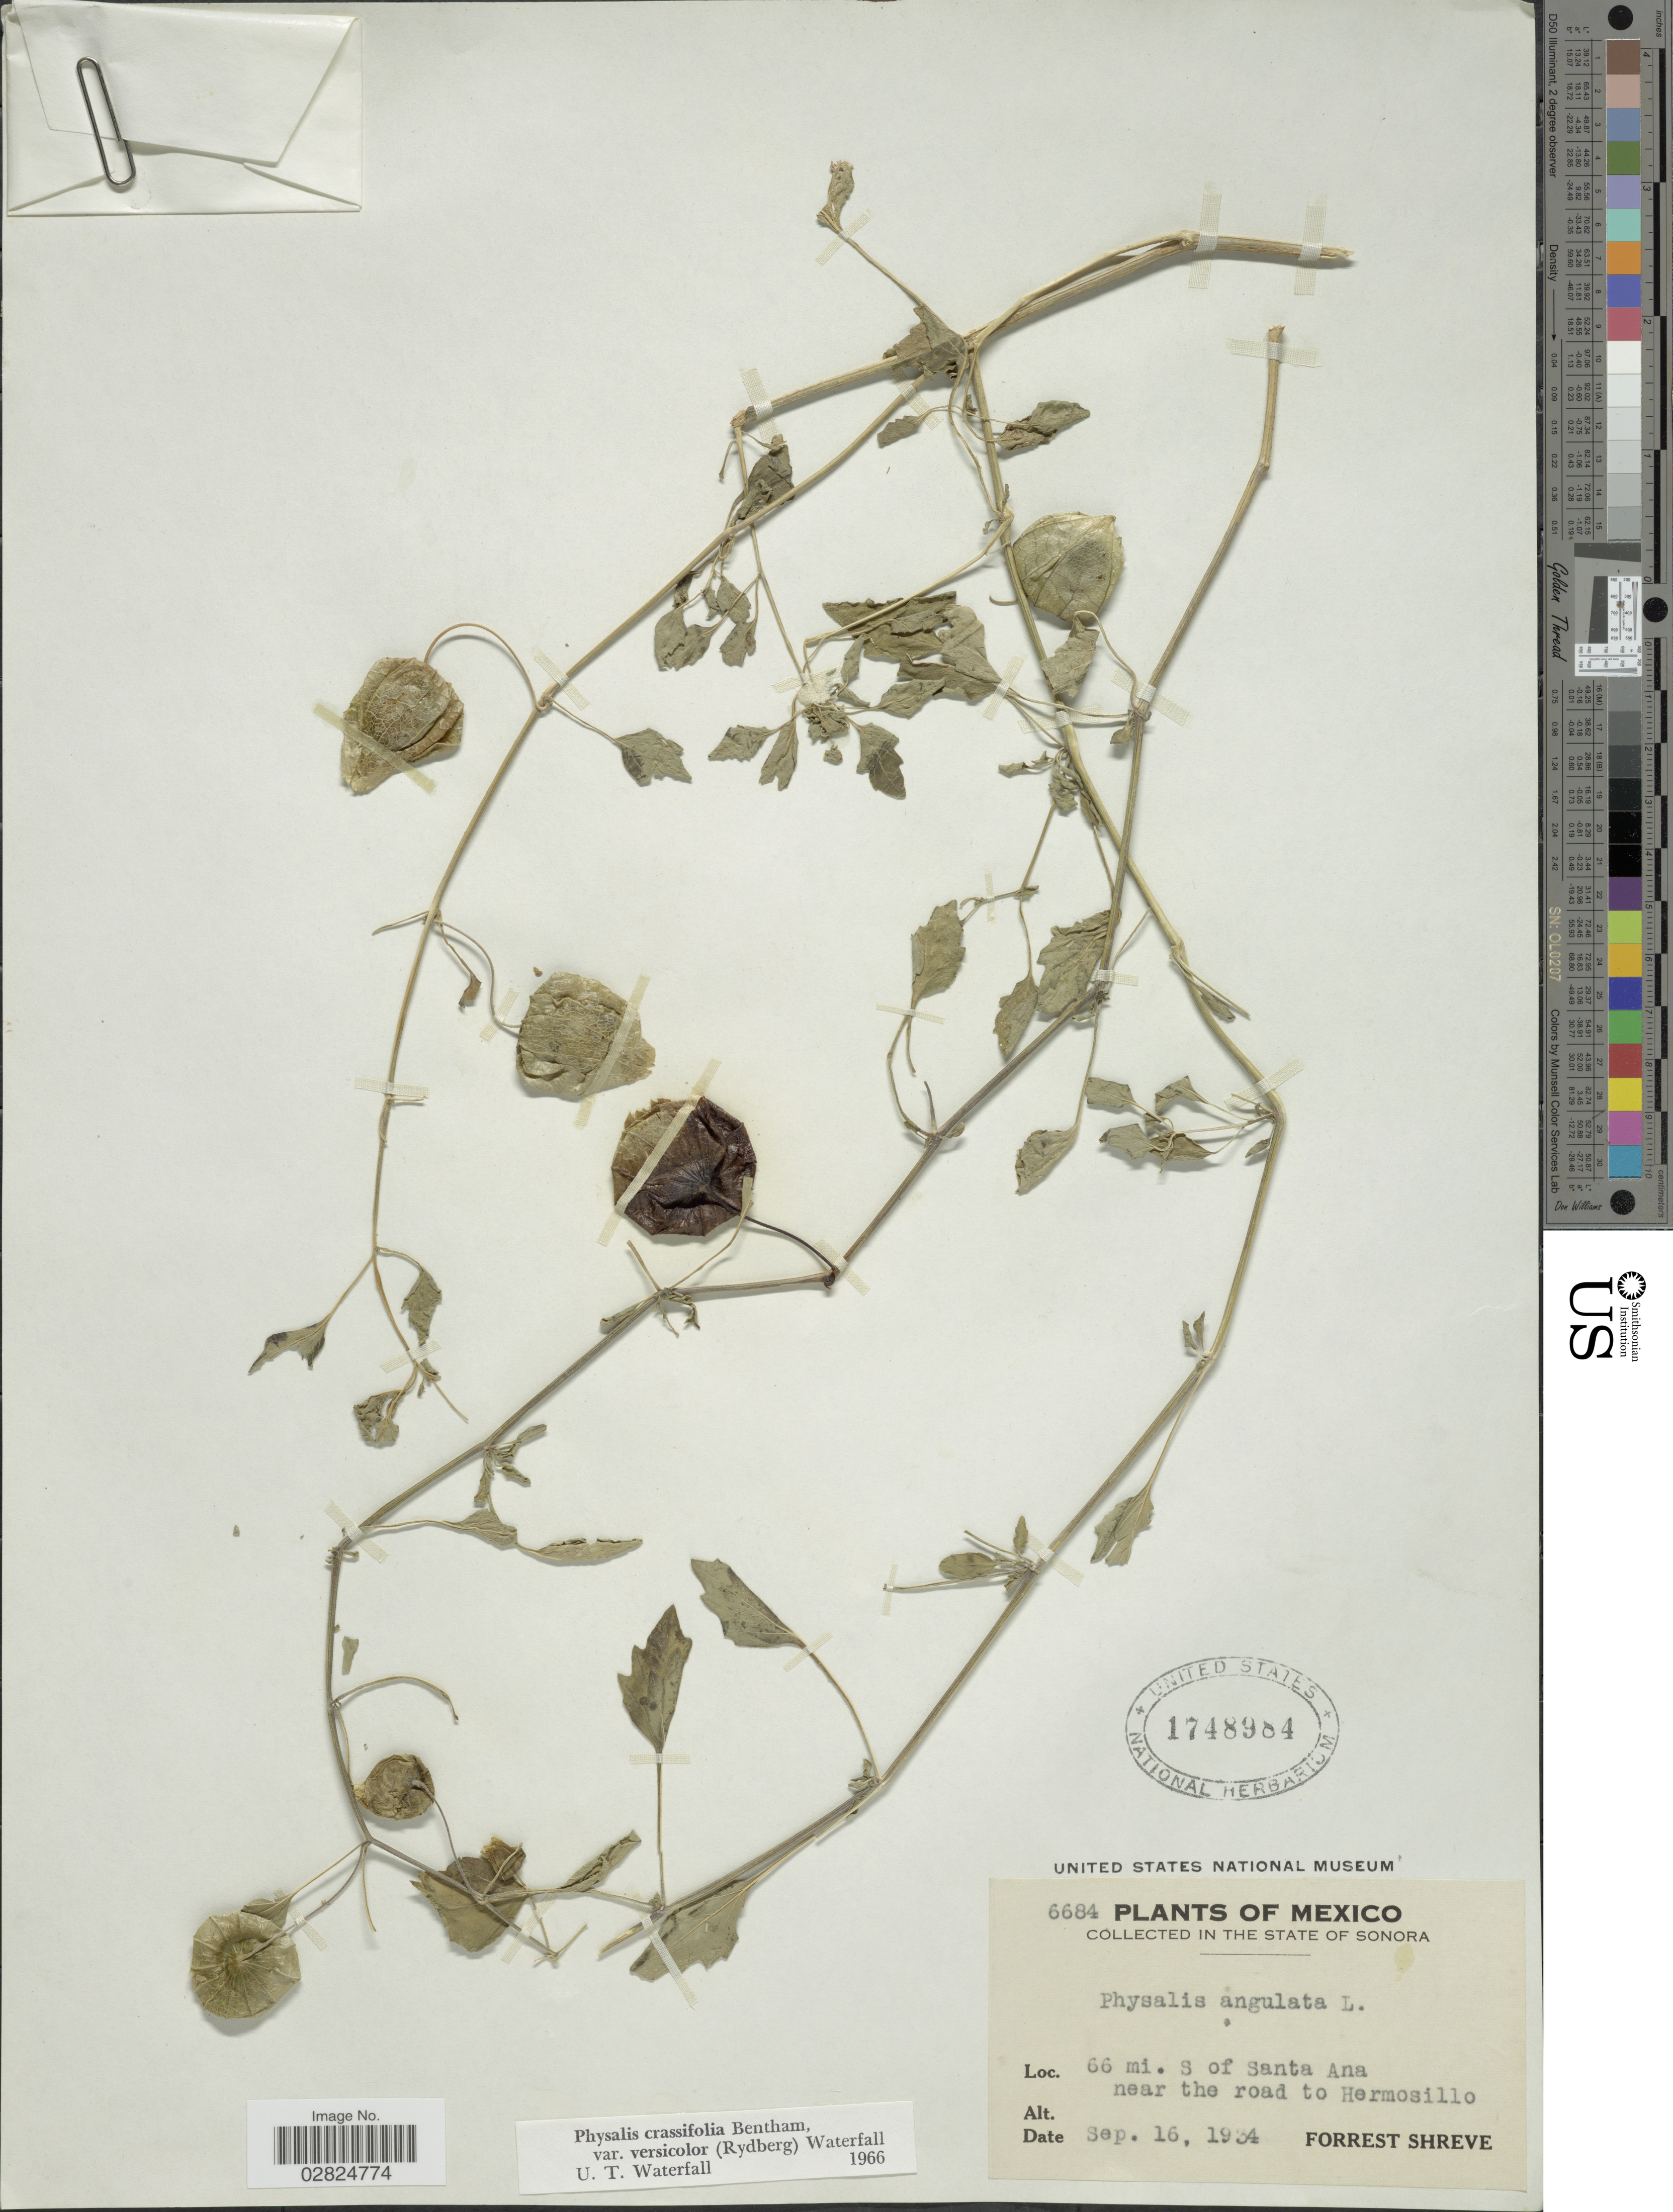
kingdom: Plantae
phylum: Tracheophyta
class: Magnoliopsida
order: Solanales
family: Solanaceae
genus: Physalis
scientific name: Physalis crassifolia var. versicolor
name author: Benth.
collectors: F. Shreve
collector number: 6684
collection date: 1934-09-16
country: Mexico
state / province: Sonora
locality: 66 mi. S of Santa Ana near the end to Hermosillo.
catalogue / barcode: US 1748984